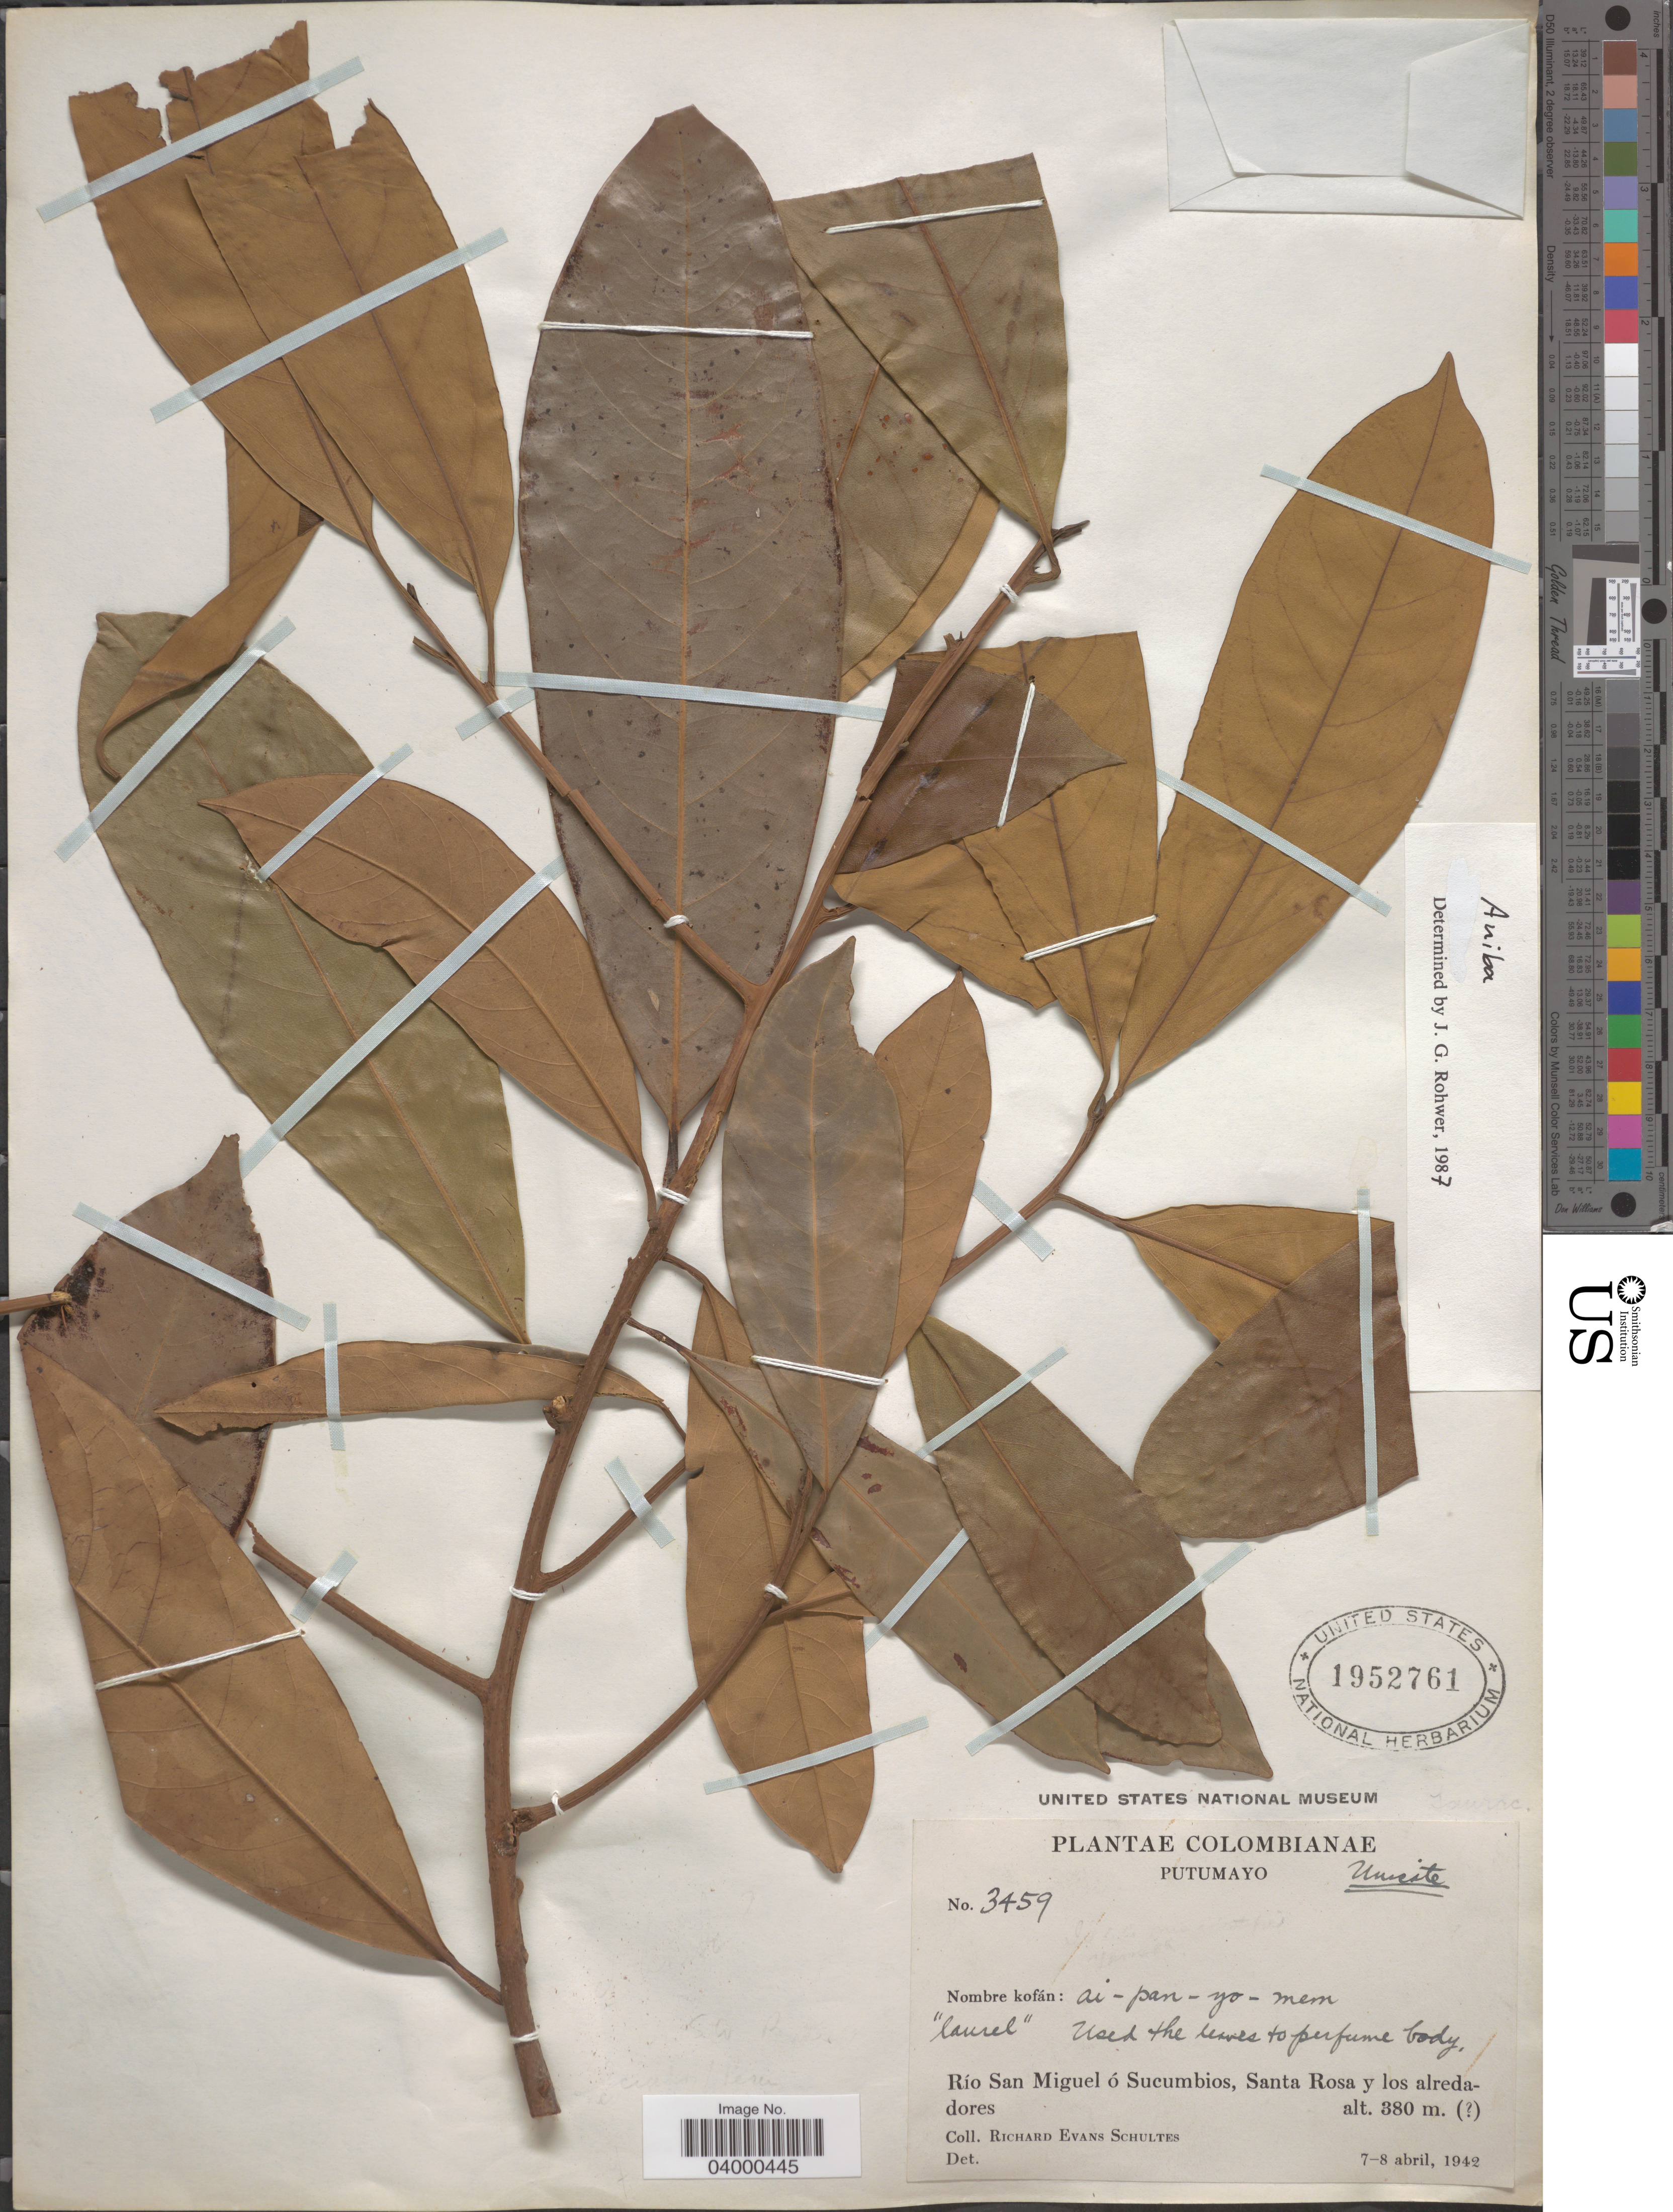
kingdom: Plantae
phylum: Tracheophyta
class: Magnoliopsida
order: Laurales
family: Lauraceae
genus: Aniba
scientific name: Aniba sp.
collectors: R. E. Schultes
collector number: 3459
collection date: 1942-04-07/1942-04-08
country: Colombia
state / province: Putumayo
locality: Río San Miguel ó Sucumbios, Santa Rosa y los alrededores.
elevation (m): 380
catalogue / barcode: US 1952761